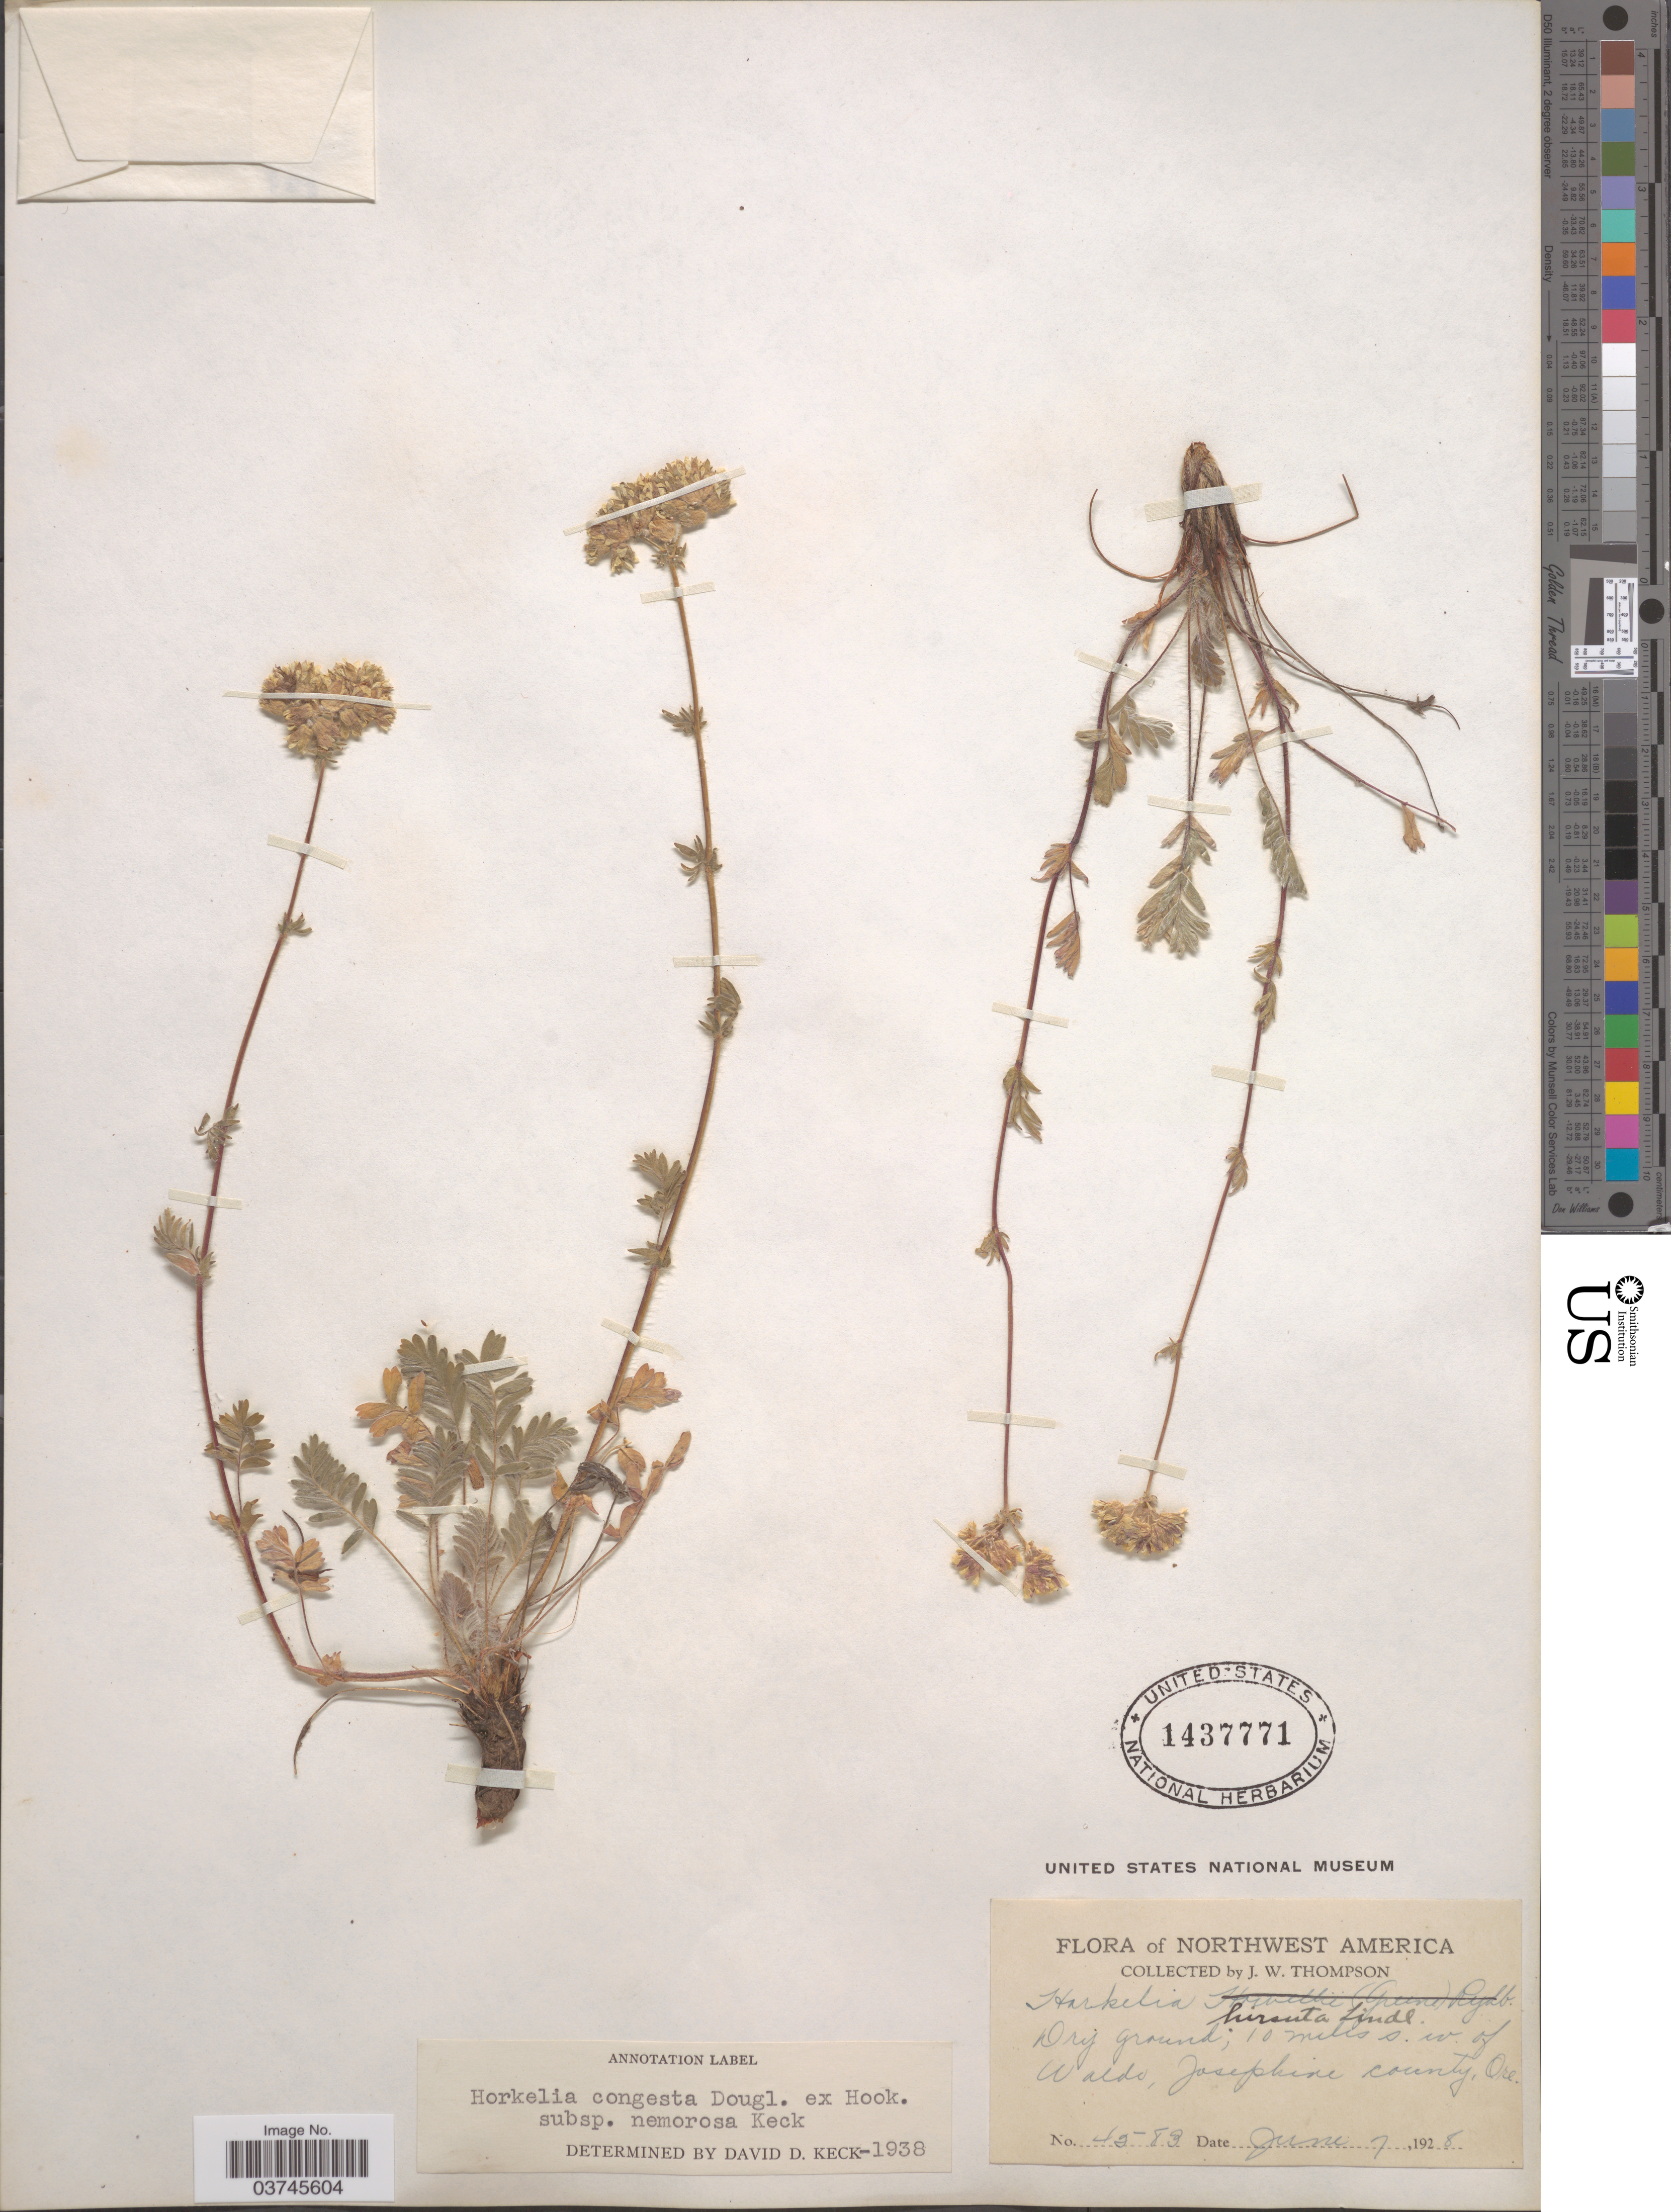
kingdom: Plantae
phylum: Tracheophyta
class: Magnoliopsida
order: Rosales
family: Rosaceae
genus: Potentilla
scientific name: Potentilla congesta var. nemorosa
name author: (D.D. Keck) J.T. Howell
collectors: J. Thompson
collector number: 4583*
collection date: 1828-06-07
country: United States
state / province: Oregon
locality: Northwest America. 10 miles s.w. of Waldo, Josephine County.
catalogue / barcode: US 1437771